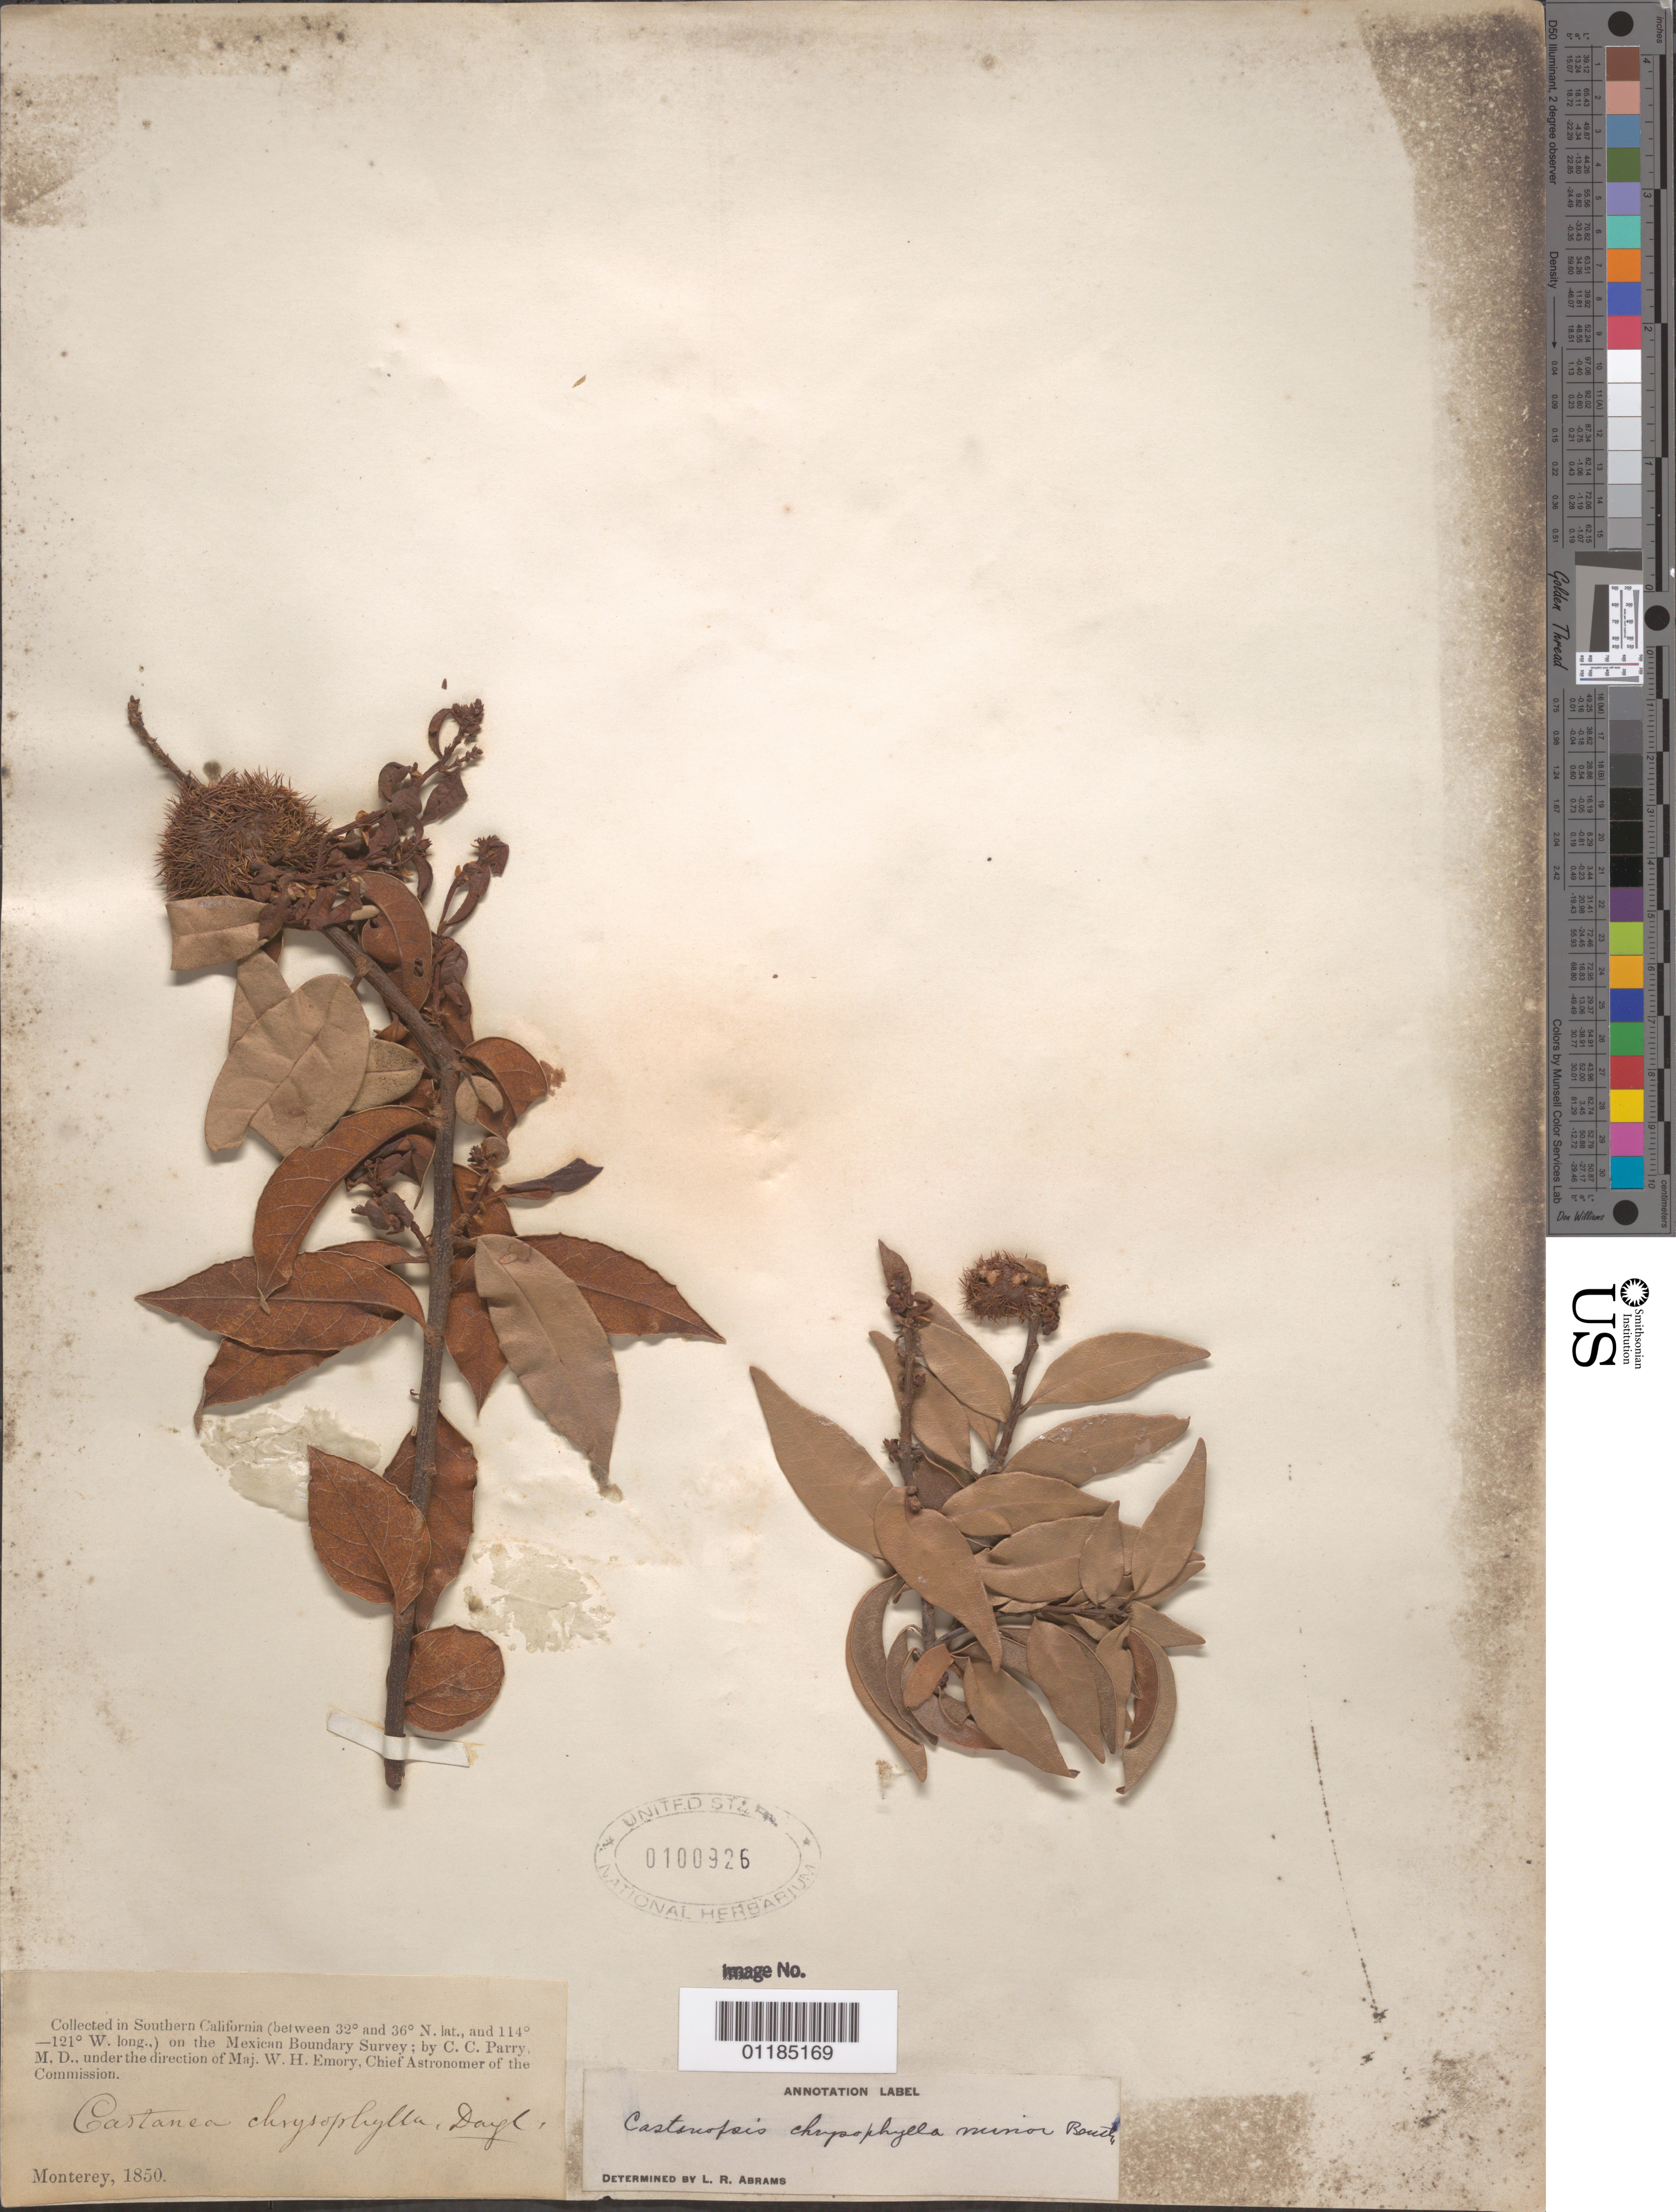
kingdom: Plantae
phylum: Tracheophyta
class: Magnoliopsida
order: Fagales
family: Fagaceae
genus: Chrysolepis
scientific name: Chrysolepis chrysophylla var. minor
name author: (Benth.) A. DC.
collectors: C. C. Parry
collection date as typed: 1850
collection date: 1850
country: United States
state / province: California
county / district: Monterey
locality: Monterey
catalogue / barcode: US 100926